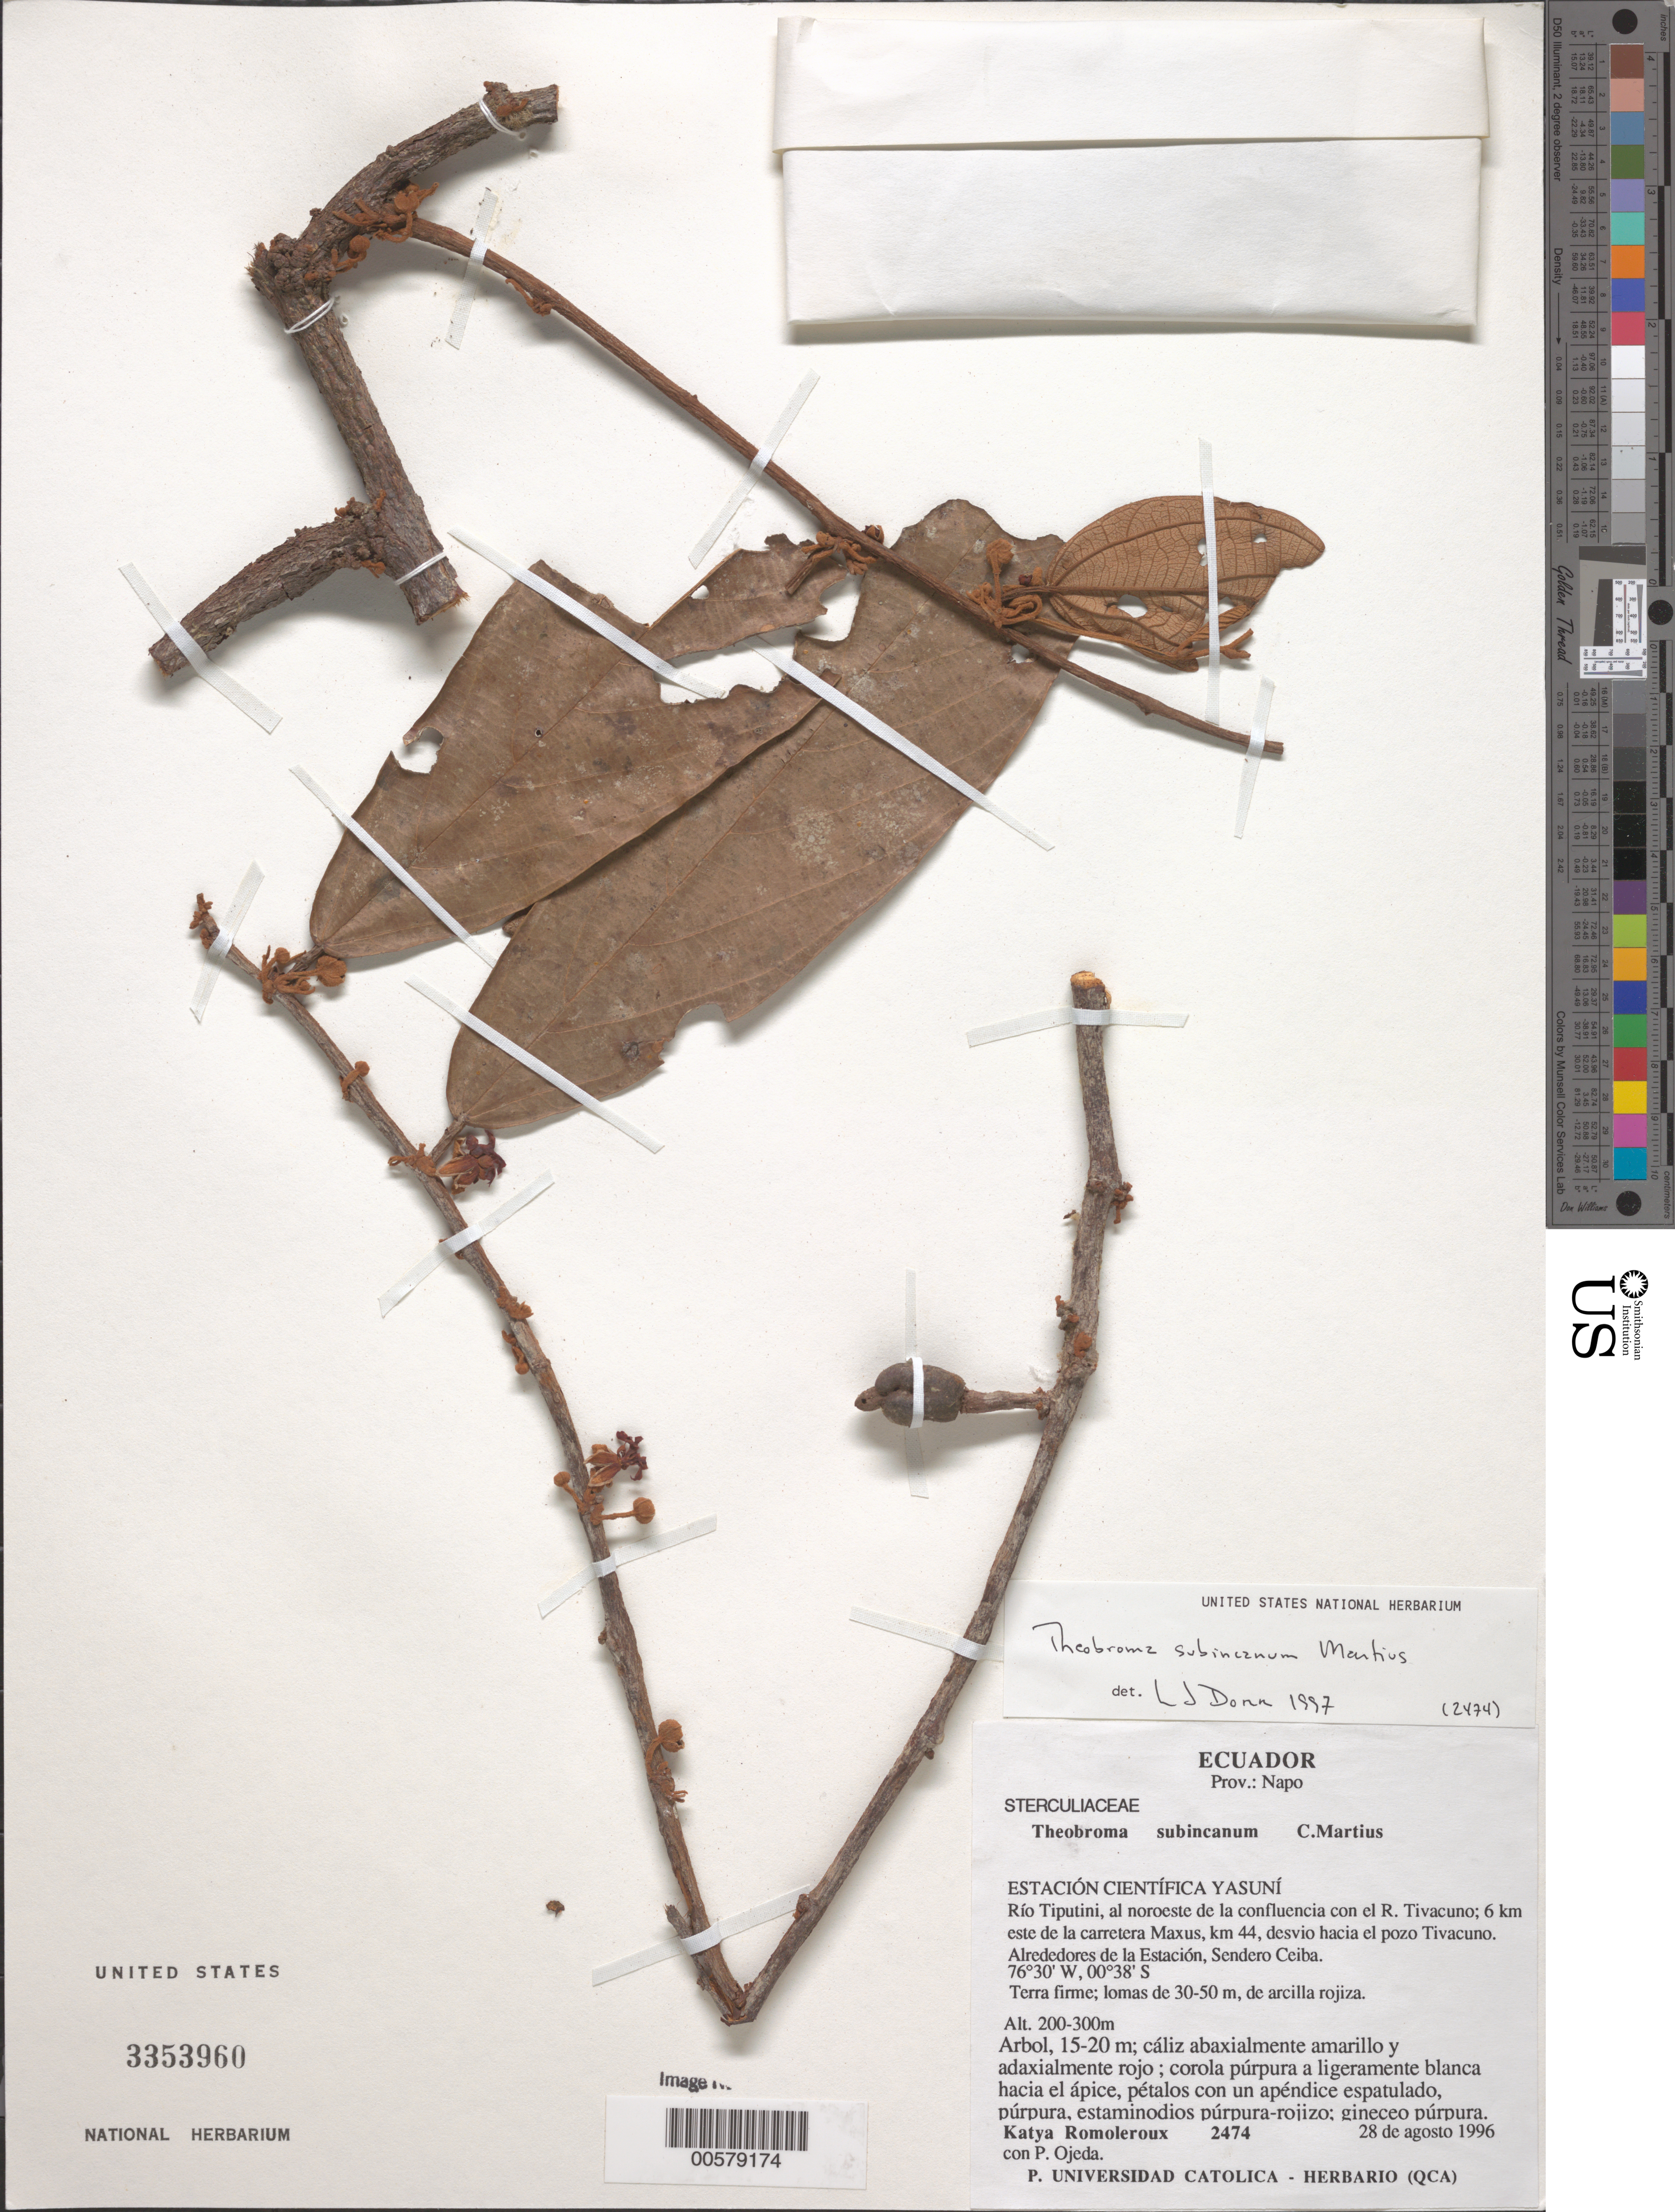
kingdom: Plantae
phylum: Tracheophyta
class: Magnoliopsida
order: Malvales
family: Malvaceae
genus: Theobroma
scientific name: Theobroma subincanum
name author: Mart.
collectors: K. Romoleroux & P. Ojeda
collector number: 2474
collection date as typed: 26 Aug 1996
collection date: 1996-08-26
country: Ecuador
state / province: Napo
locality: Estación Científica Yasuní. Río Tiputini, al noroeste de la confluencia con el River Tivacuno, 6 km este de la Carretera Maxus, km 44, desvio Hacia el pozo Tivacuno, Alrededores de la Estación, Sendero Ceiba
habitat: Terra firme, lomas de 30-50 m, de arcilla rojiza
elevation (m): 200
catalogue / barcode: US 3353960